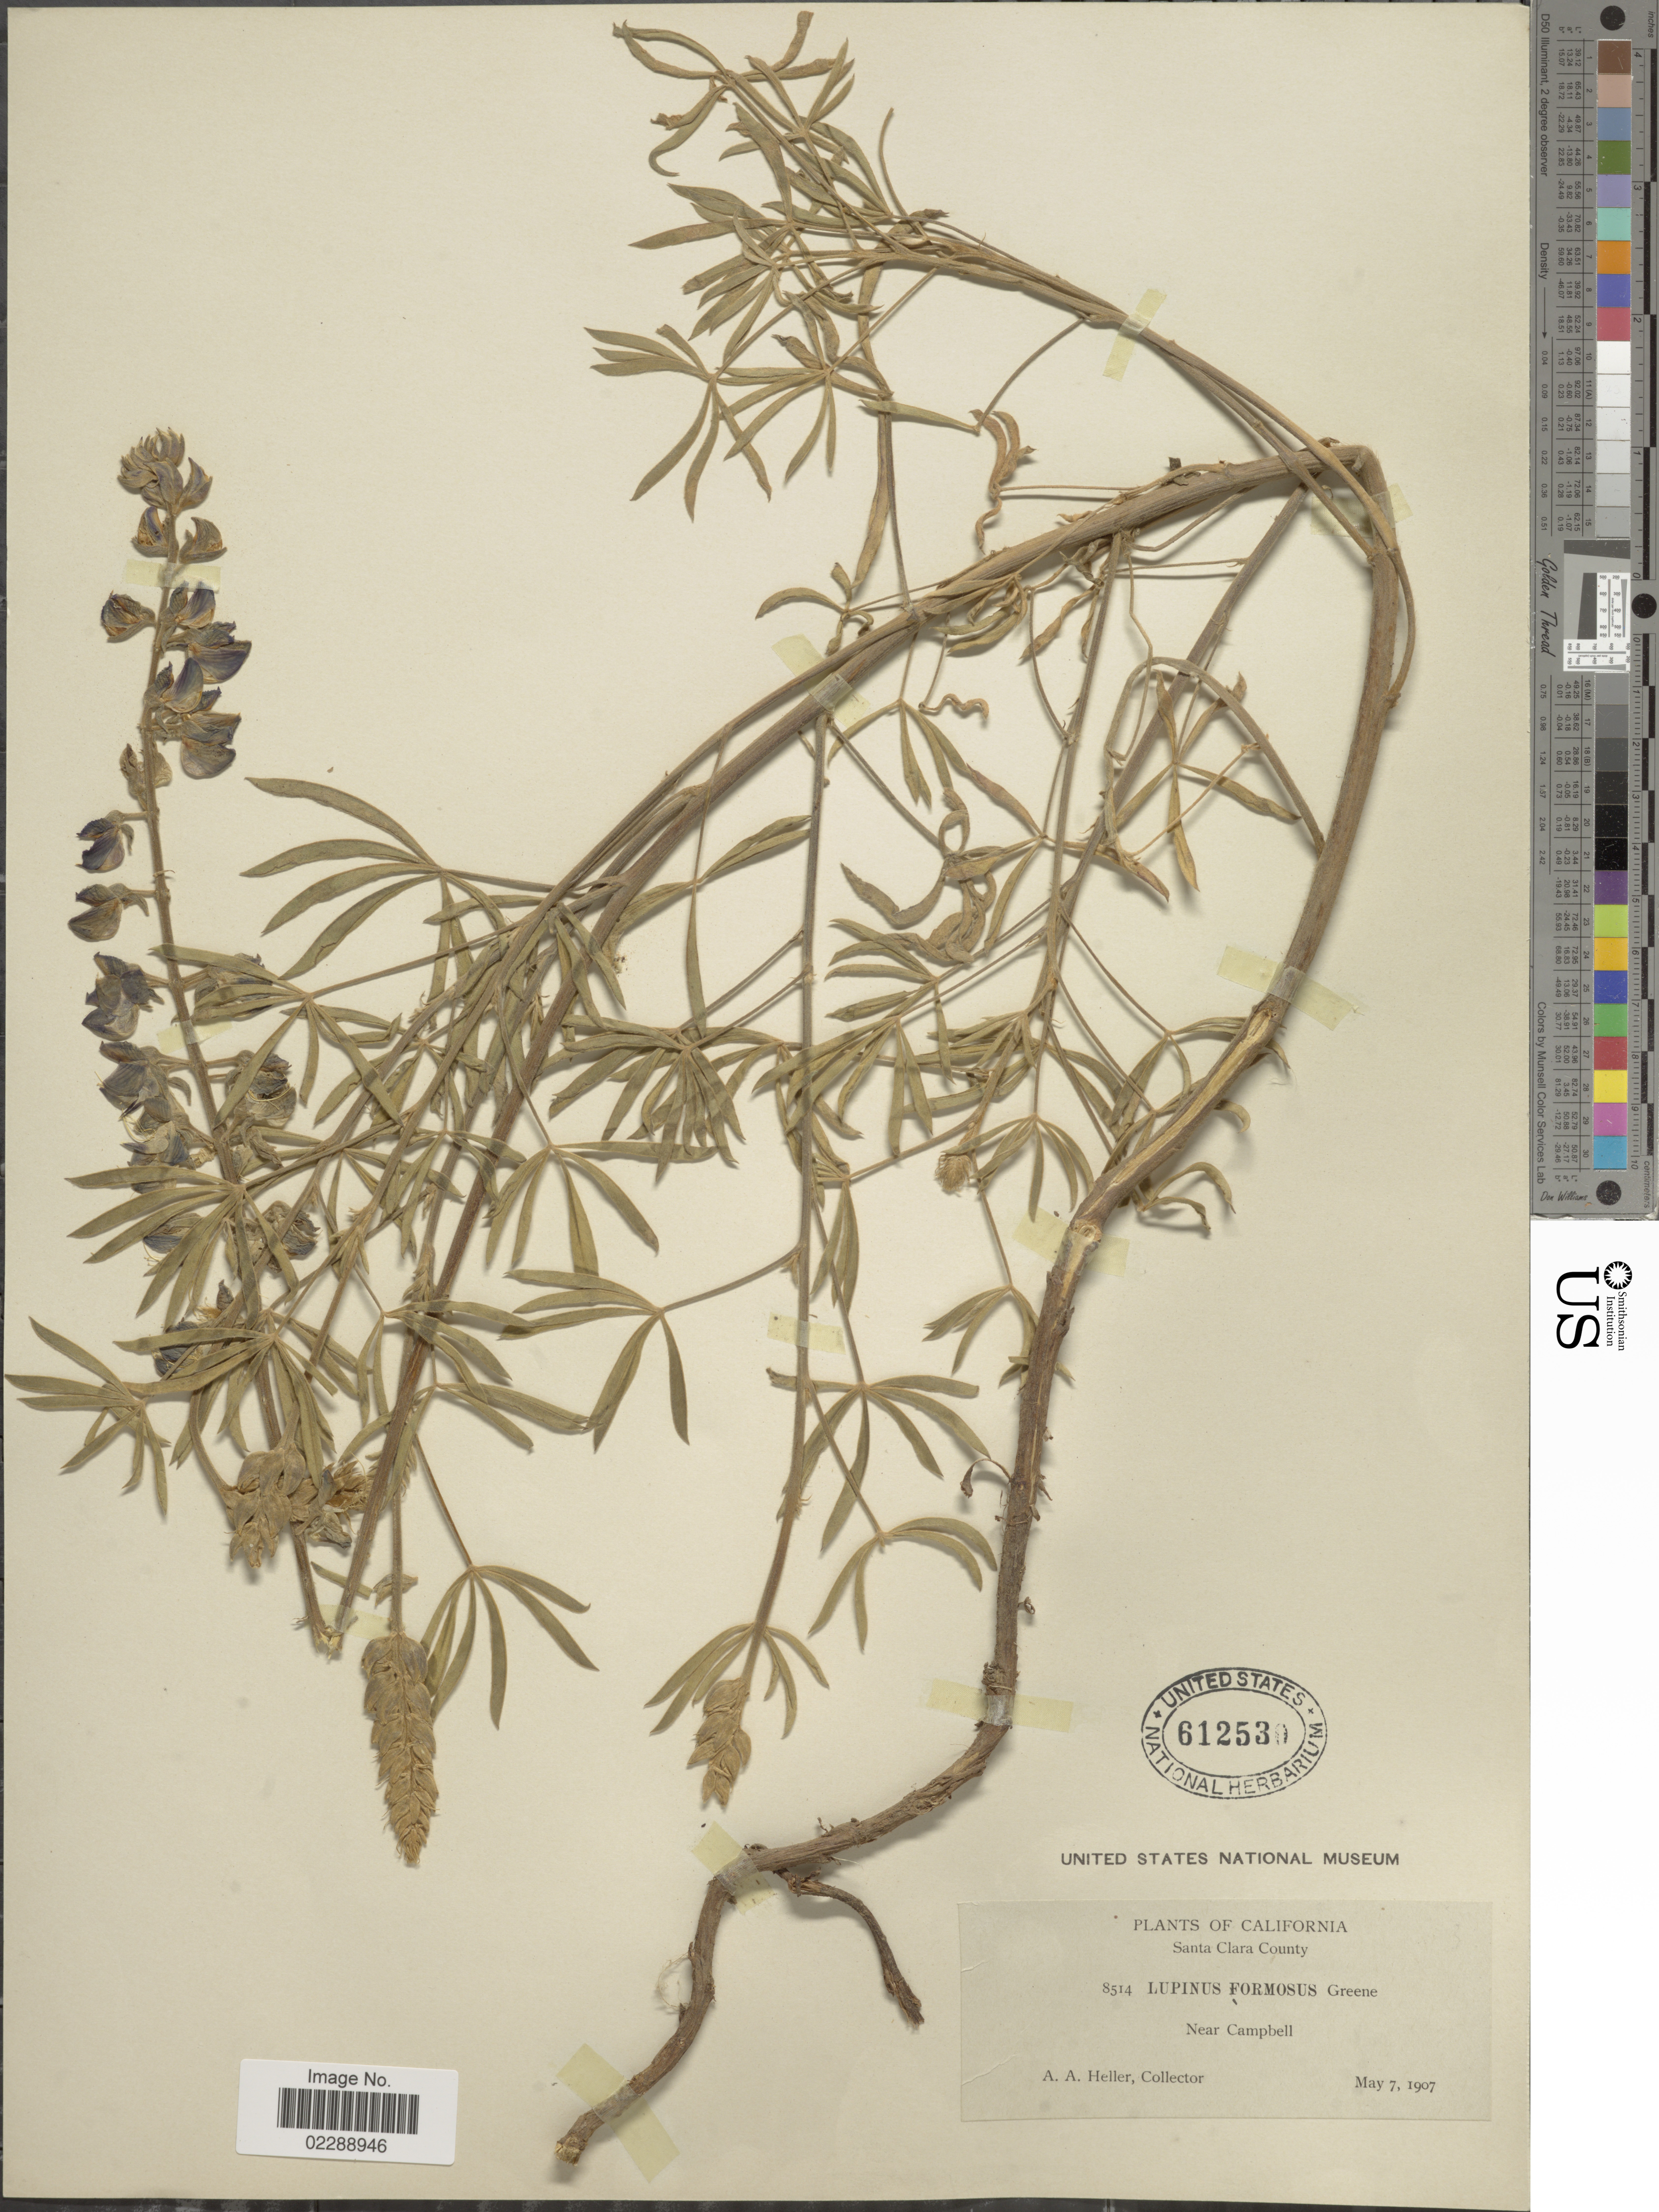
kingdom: Plantae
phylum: Tracheophyta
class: Magnoliopsida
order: Fabales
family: Fabaceae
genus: Lupinus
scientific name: Lupinus sp.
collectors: A. A. Heller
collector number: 8514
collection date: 1917-05-07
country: United States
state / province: California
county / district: Santa Clara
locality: Santa Clara County, Near Campbell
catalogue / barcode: US 612530